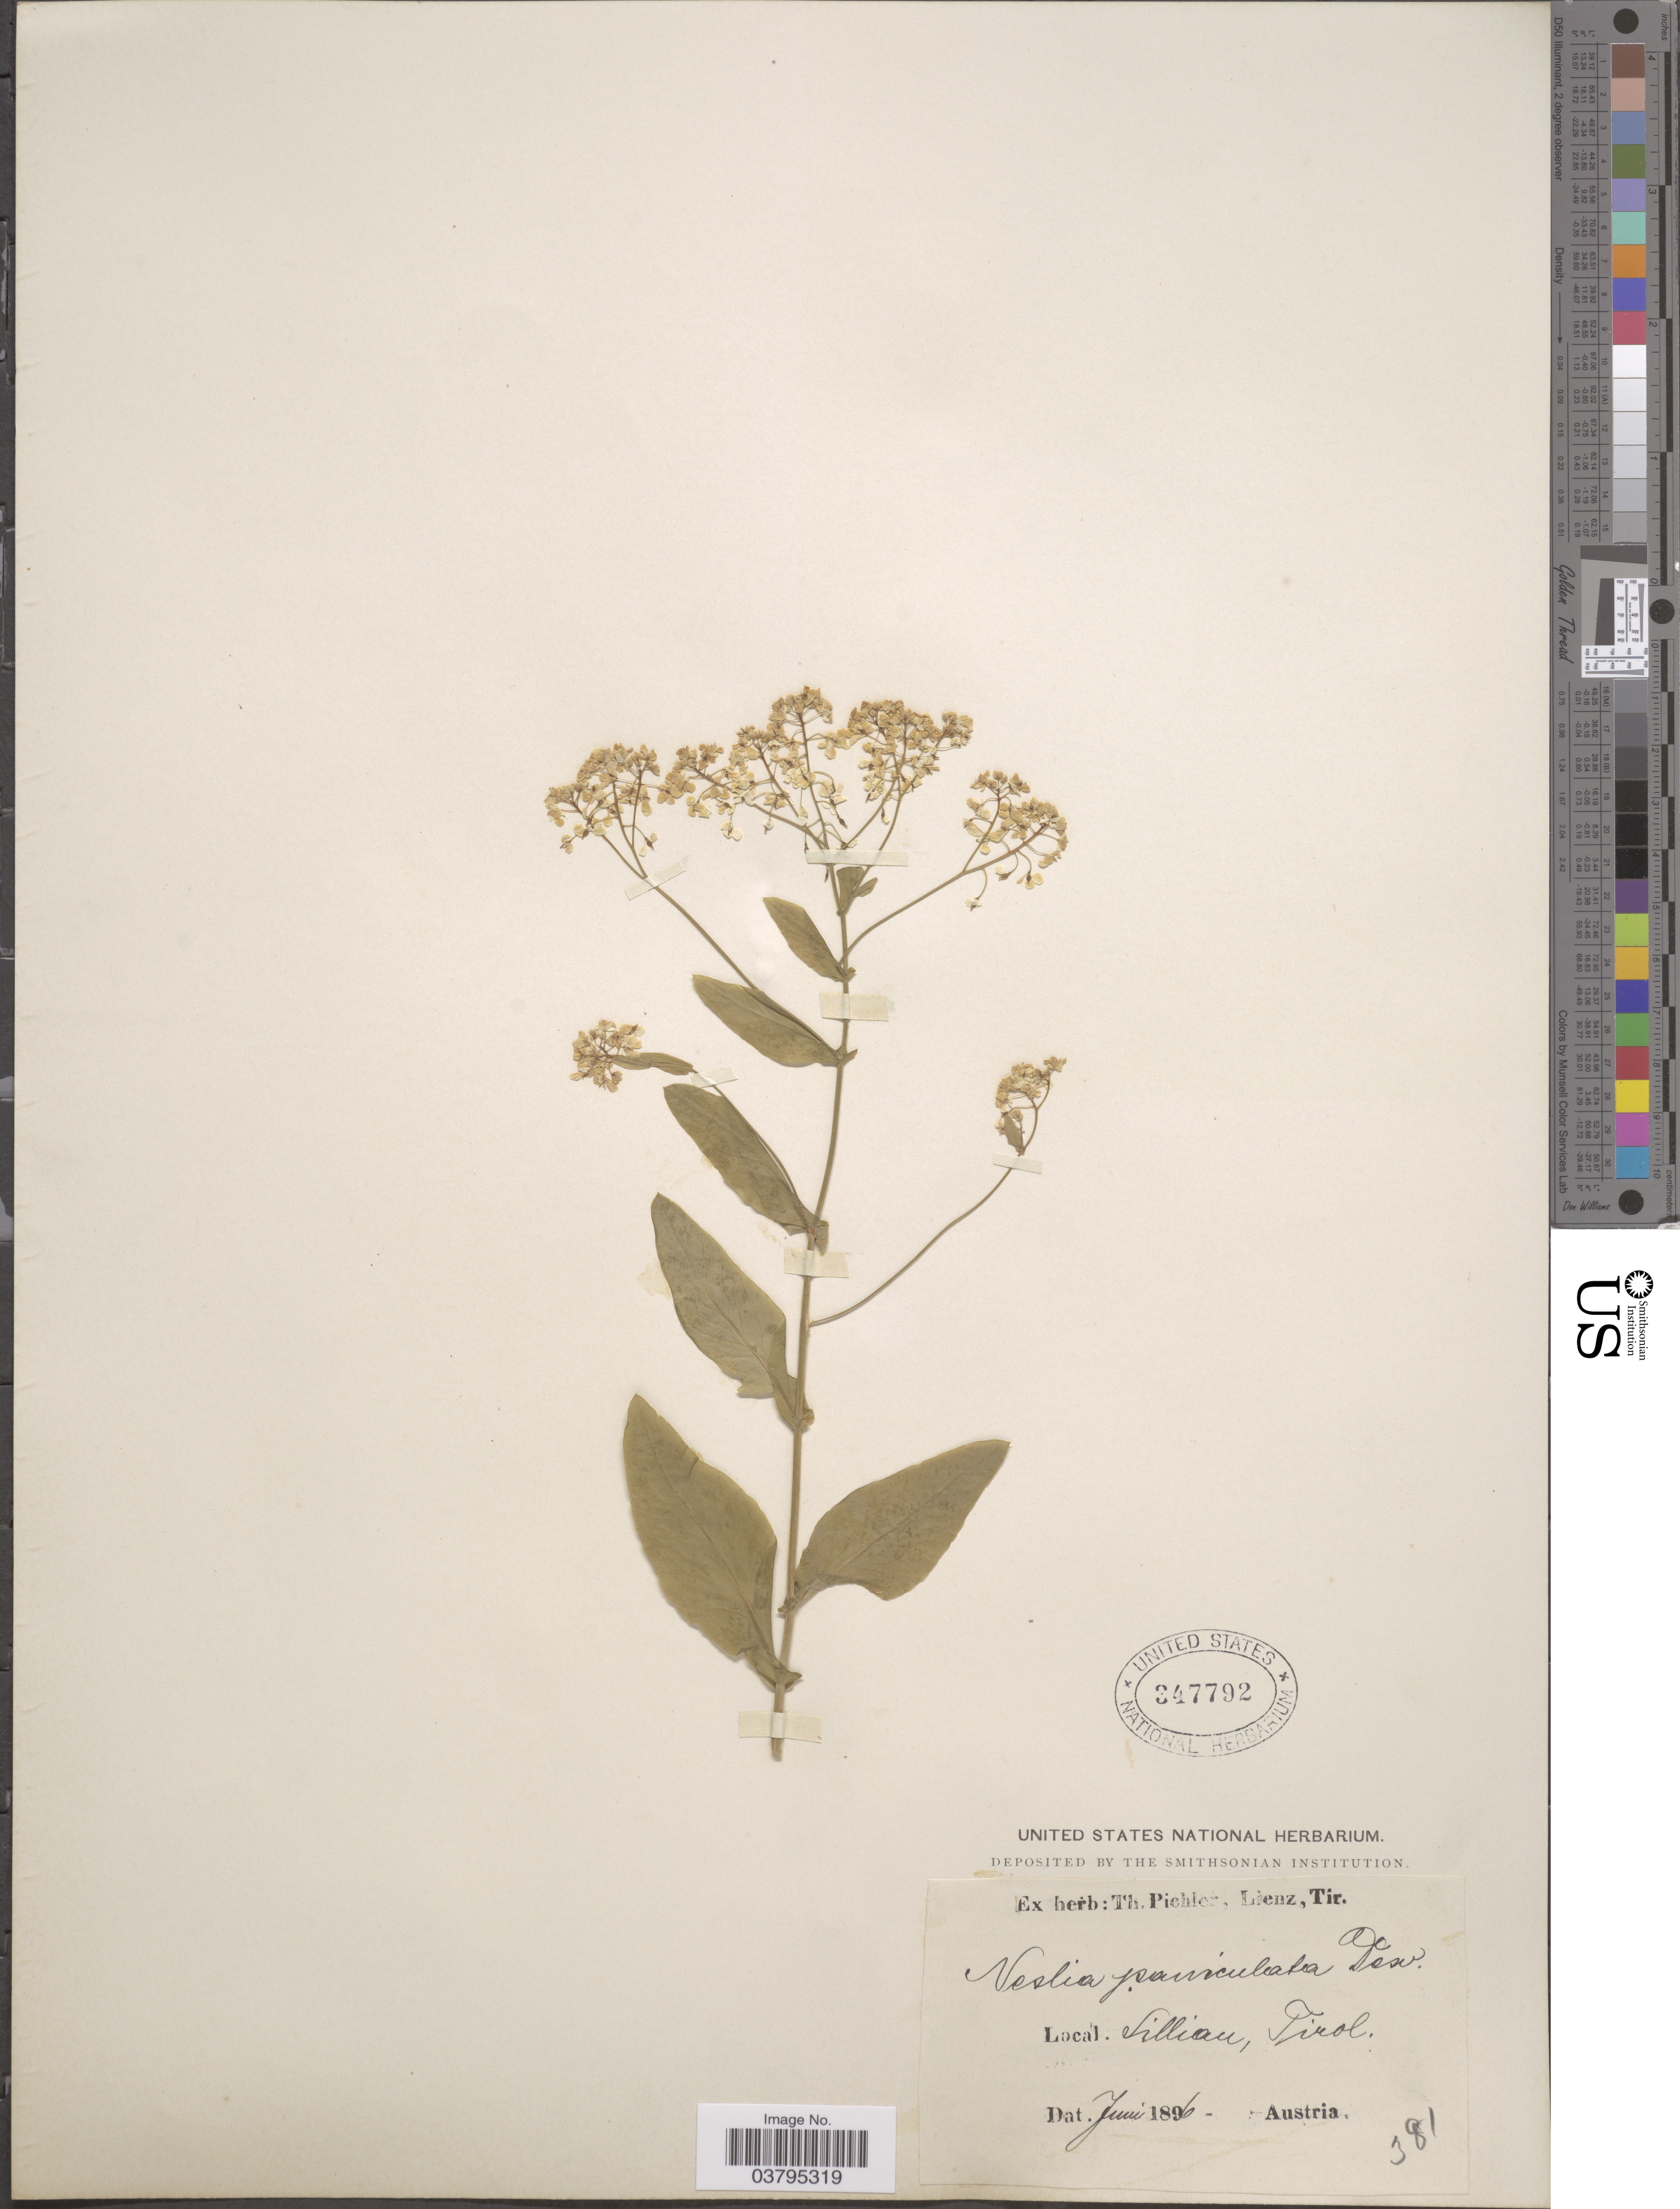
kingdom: Plantae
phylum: Tracheophyta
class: Magnoliopsida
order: Brassicales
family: Brassicaceae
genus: Neslia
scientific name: Neslia paniculata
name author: (L.) Desv.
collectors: ex herb. T. Pichler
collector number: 381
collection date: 1896-06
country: Austria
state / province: Tirol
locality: Sillian.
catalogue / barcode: US 347792